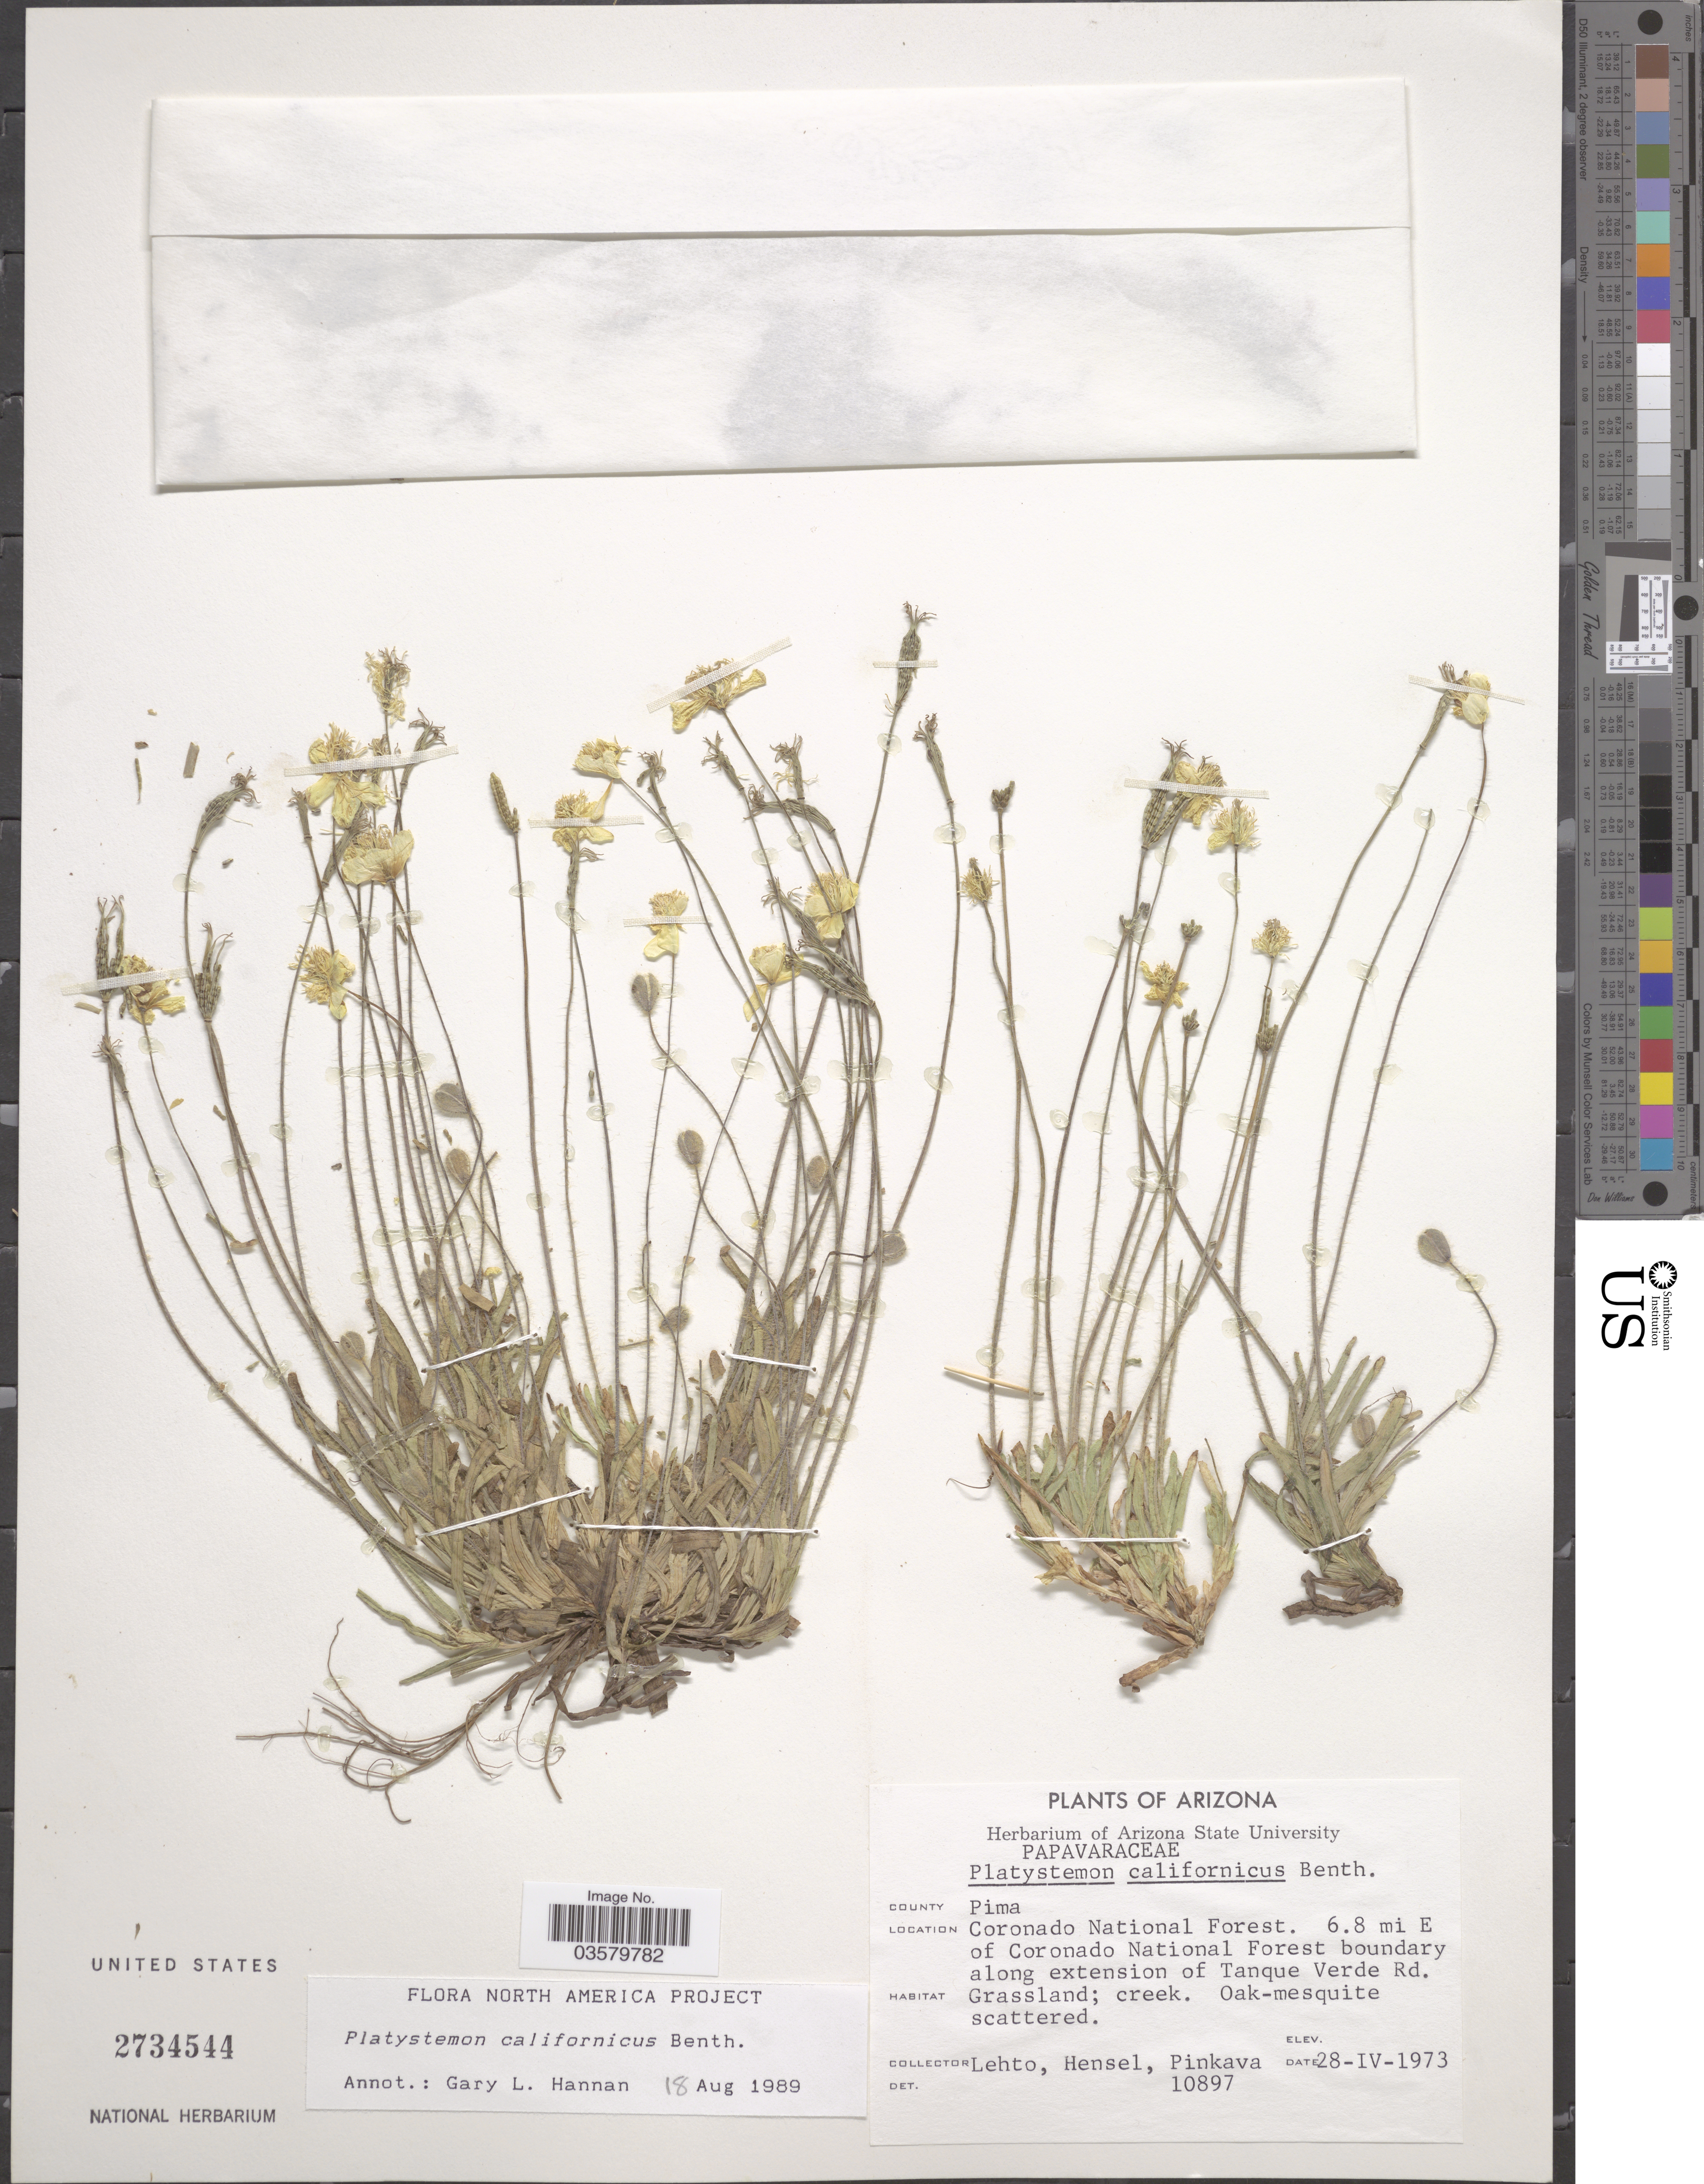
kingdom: Plantae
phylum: Tracheophyta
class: Magnoliopsida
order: Ranunculales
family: Papaveraceae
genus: Platystemon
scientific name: Platystemon californicus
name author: Benth.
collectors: -. Lehto, -. Hensel & -. Pinkava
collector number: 10897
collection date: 1973-04-28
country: United States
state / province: Arizona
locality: County Pima. Coronado National Forest. 6.8 mi E of Coronado National Forest boundary along extension of Tanque Verde Rd.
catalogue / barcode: US 2734544